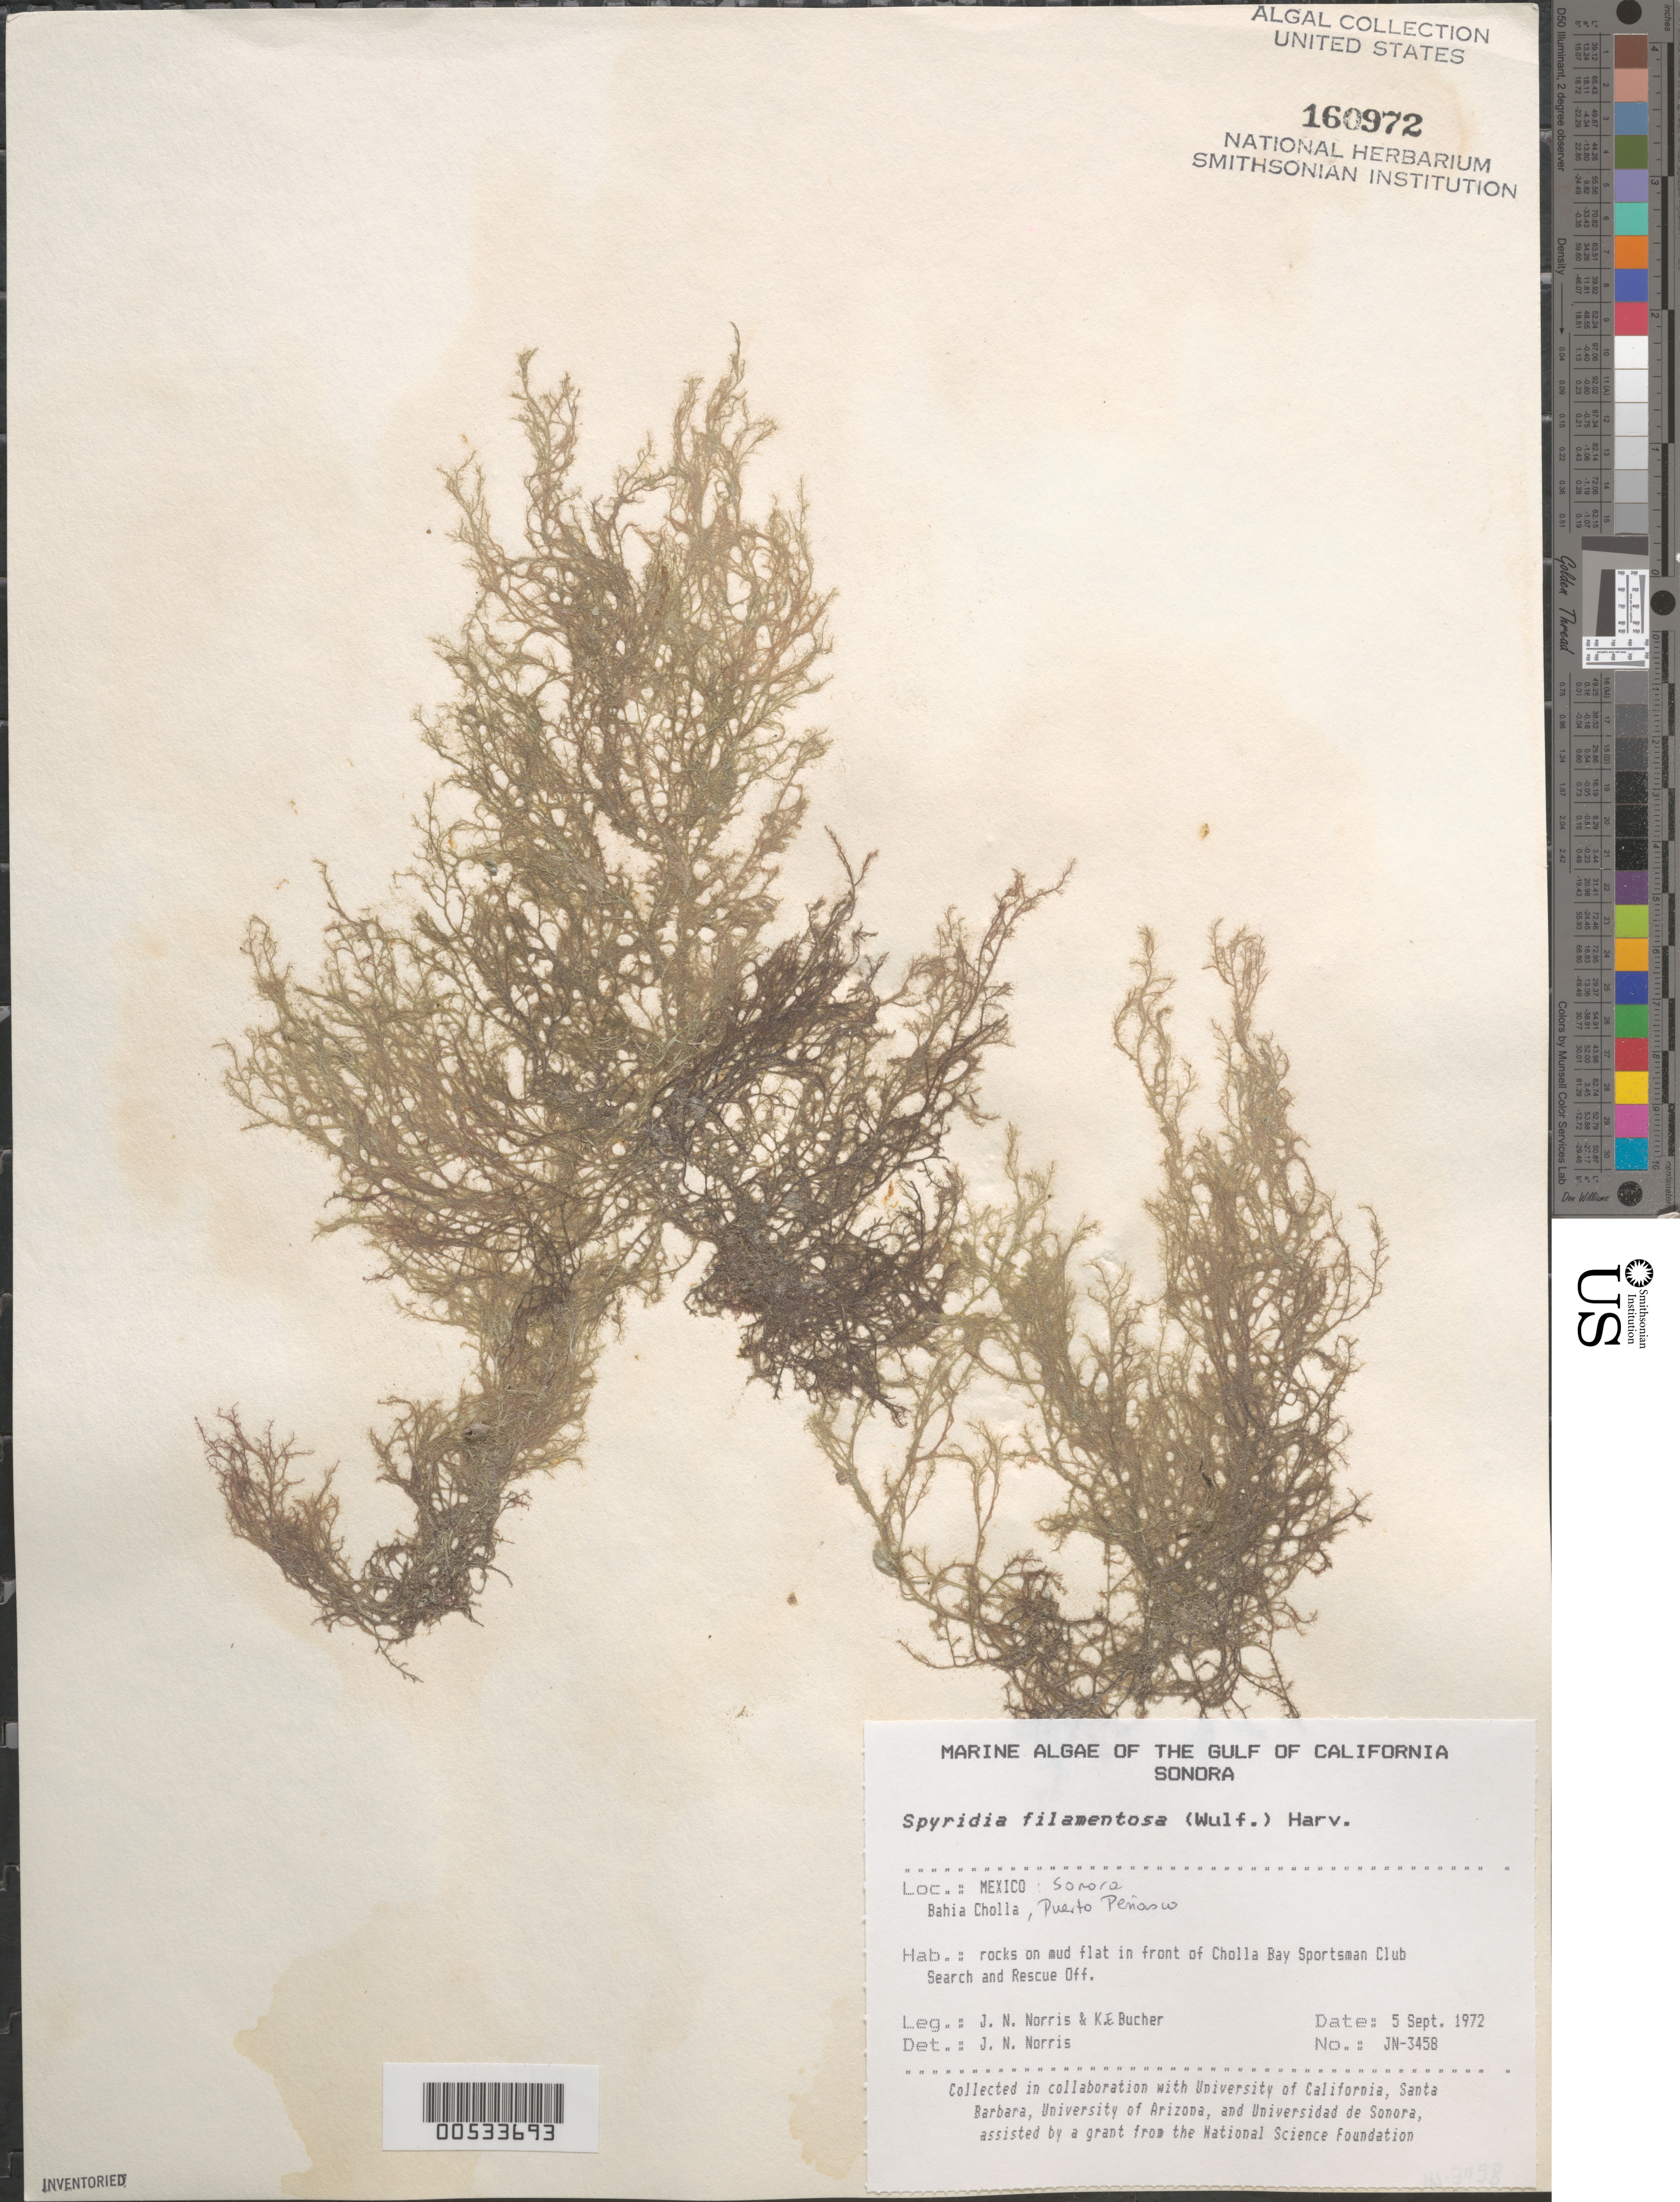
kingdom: Plantae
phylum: Rhodophyta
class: Florideophyceae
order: Ceramiales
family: Spyridiaceae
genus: Spyridia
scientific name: Spyridia filamentosa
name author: (Wulfen) Harv.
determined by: Norris, James N.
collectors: J. N. Norris & K. E. Bucher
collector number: JN-3458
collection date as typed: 05 Sep 1972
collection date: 1972-09-05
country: Mexico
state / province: Sonora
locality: Bahia Cholla, Puerto Penasco, Cholla Bay Sportsman Club Search and Rescue Office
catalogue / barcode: US 160972